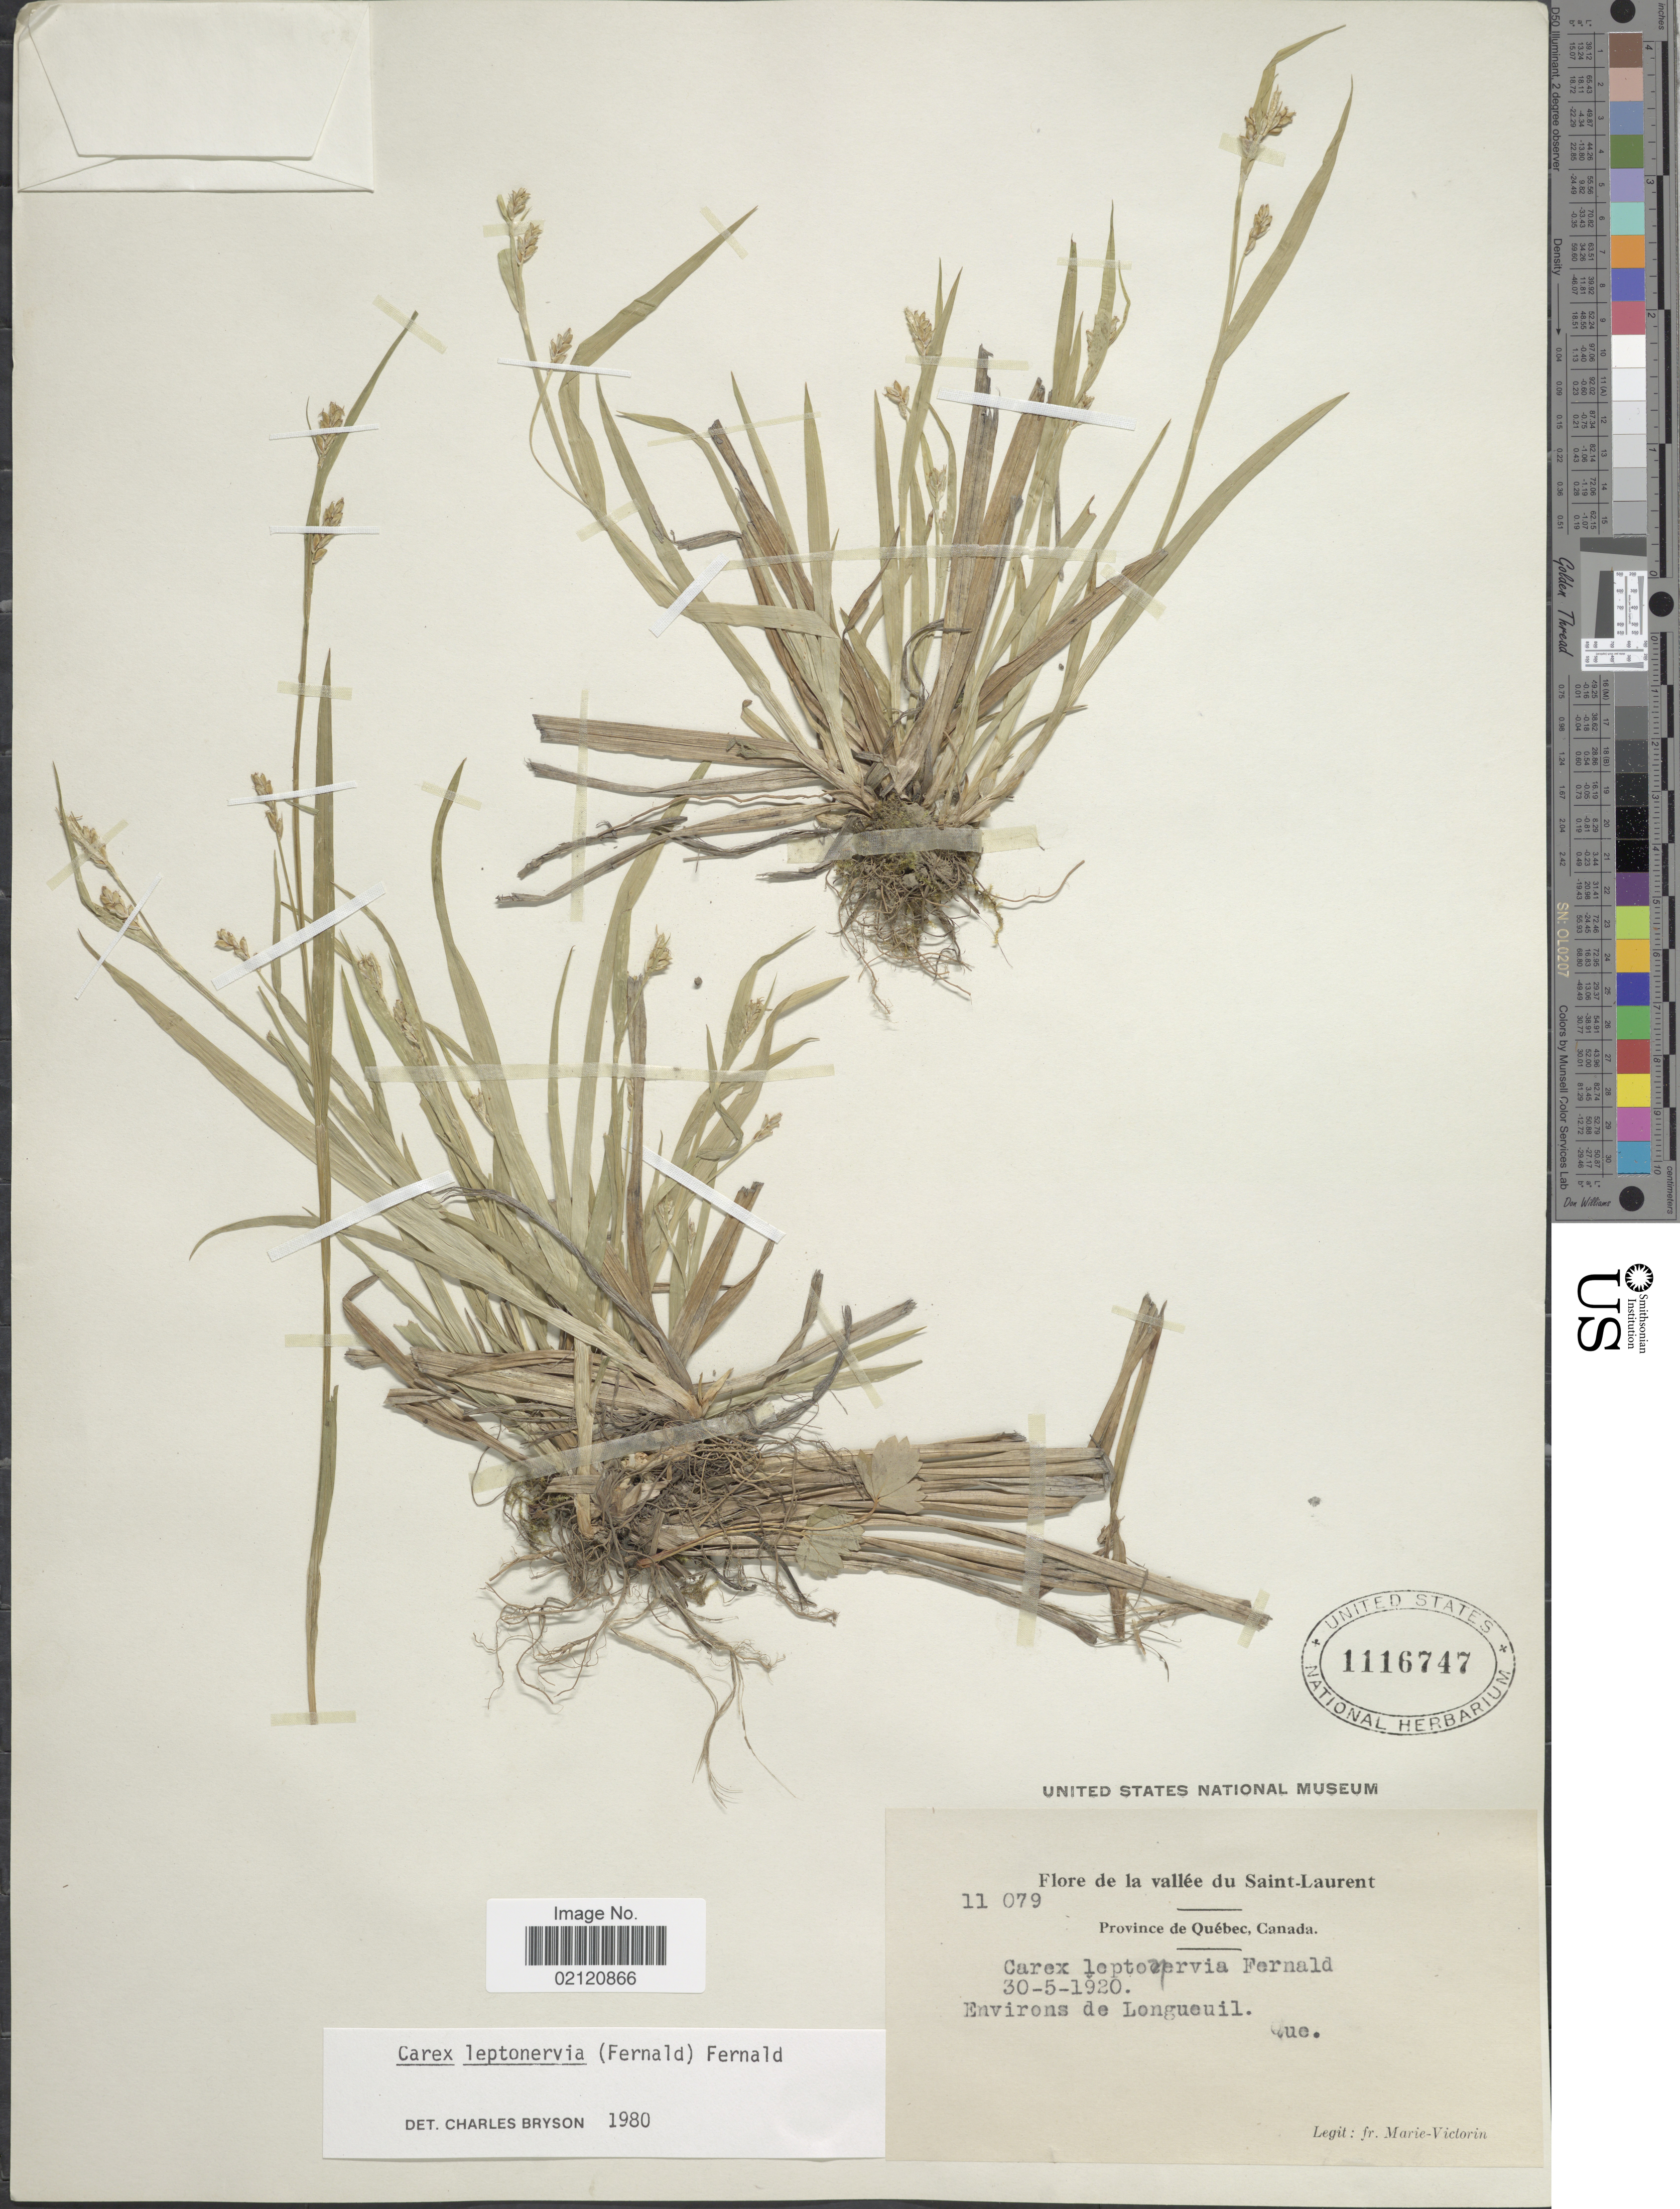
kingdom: Plantae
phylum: Tracheophyta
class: Liliopsida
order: Poales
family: Cyperaceae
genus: Carex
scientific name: Carex leptonervia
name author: (Fernald) Fernald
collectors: F. Marie-Victorin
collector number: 11079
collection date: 1920-05-30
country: Canada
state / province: Quebec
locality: De la Vallee du Saint Laurent, Environs de Longueuil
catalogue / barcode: US 1116747